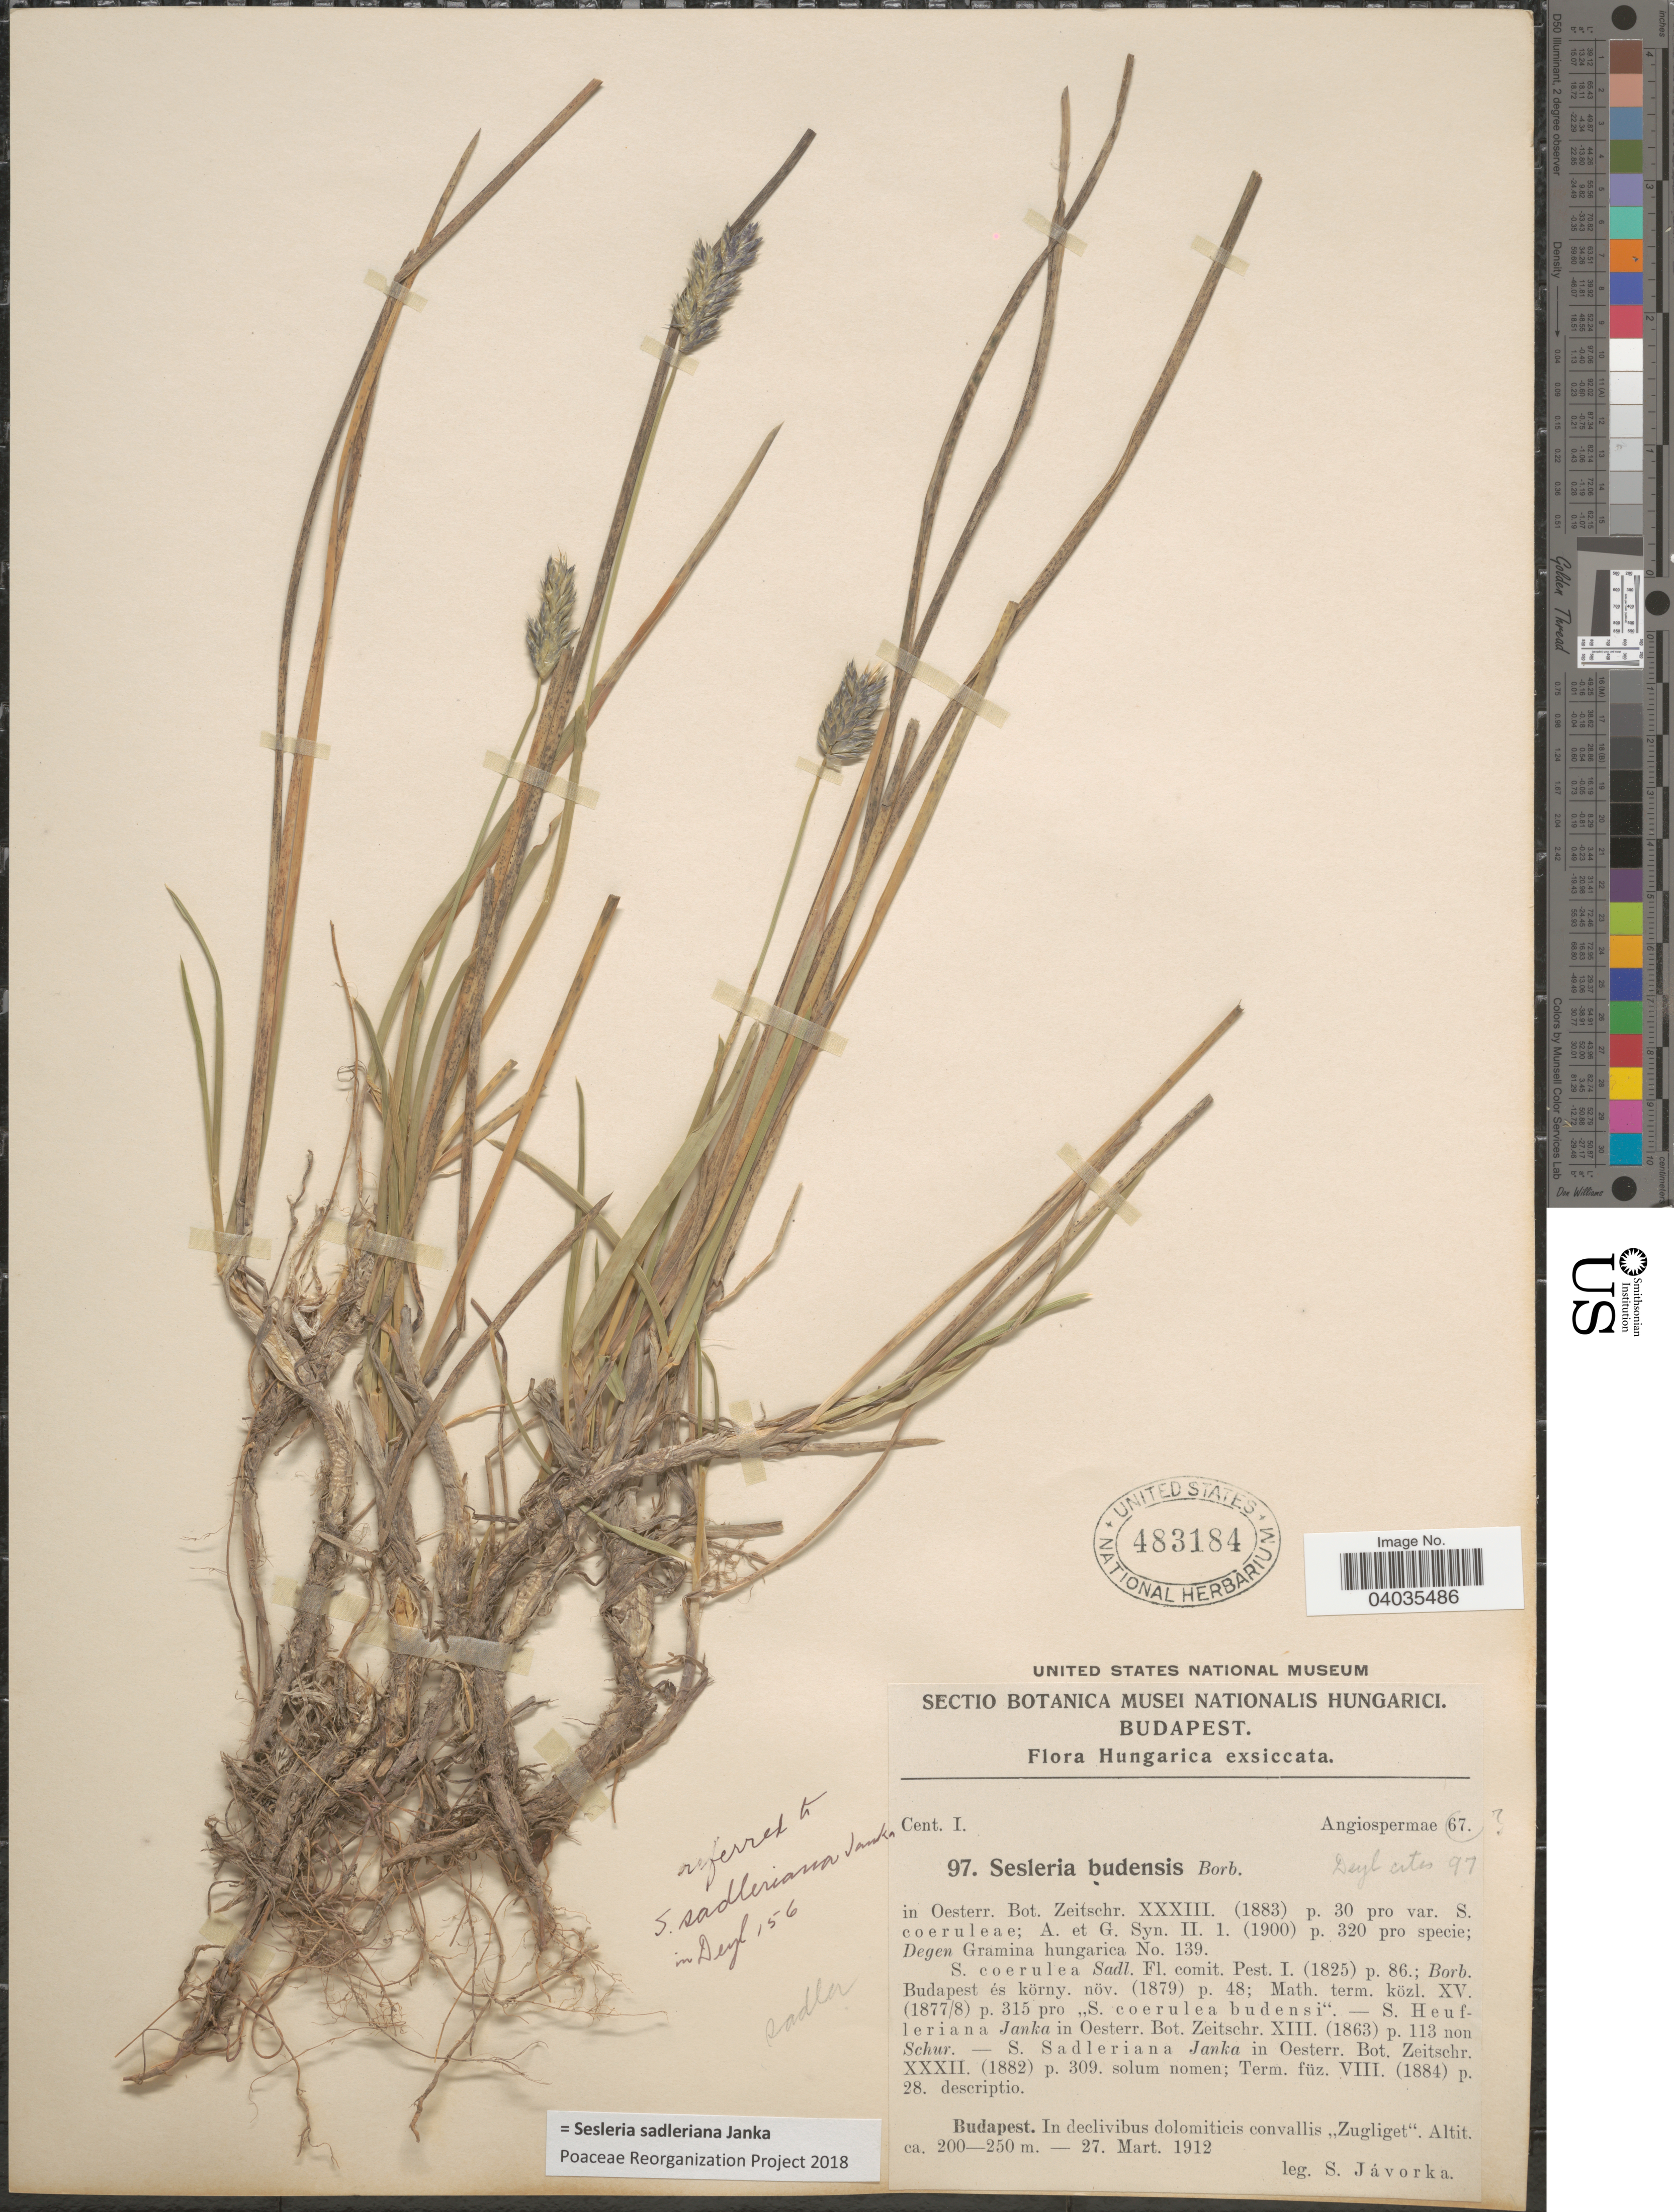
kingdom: Plantae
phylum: Tracheophyta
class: Liliopsida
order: Poales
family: Poaceae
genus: Sesleria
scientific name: Sesleria sadleriana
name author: Janka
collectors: S. Javorka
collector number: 97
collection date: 1912-03-27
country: Hungary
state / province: Budapest, Capital District of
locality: Budapest. Hungarica. Budapest. In declivibus dolomiticis convallis "Zugliget".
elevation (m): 200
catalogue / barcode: US 4831844